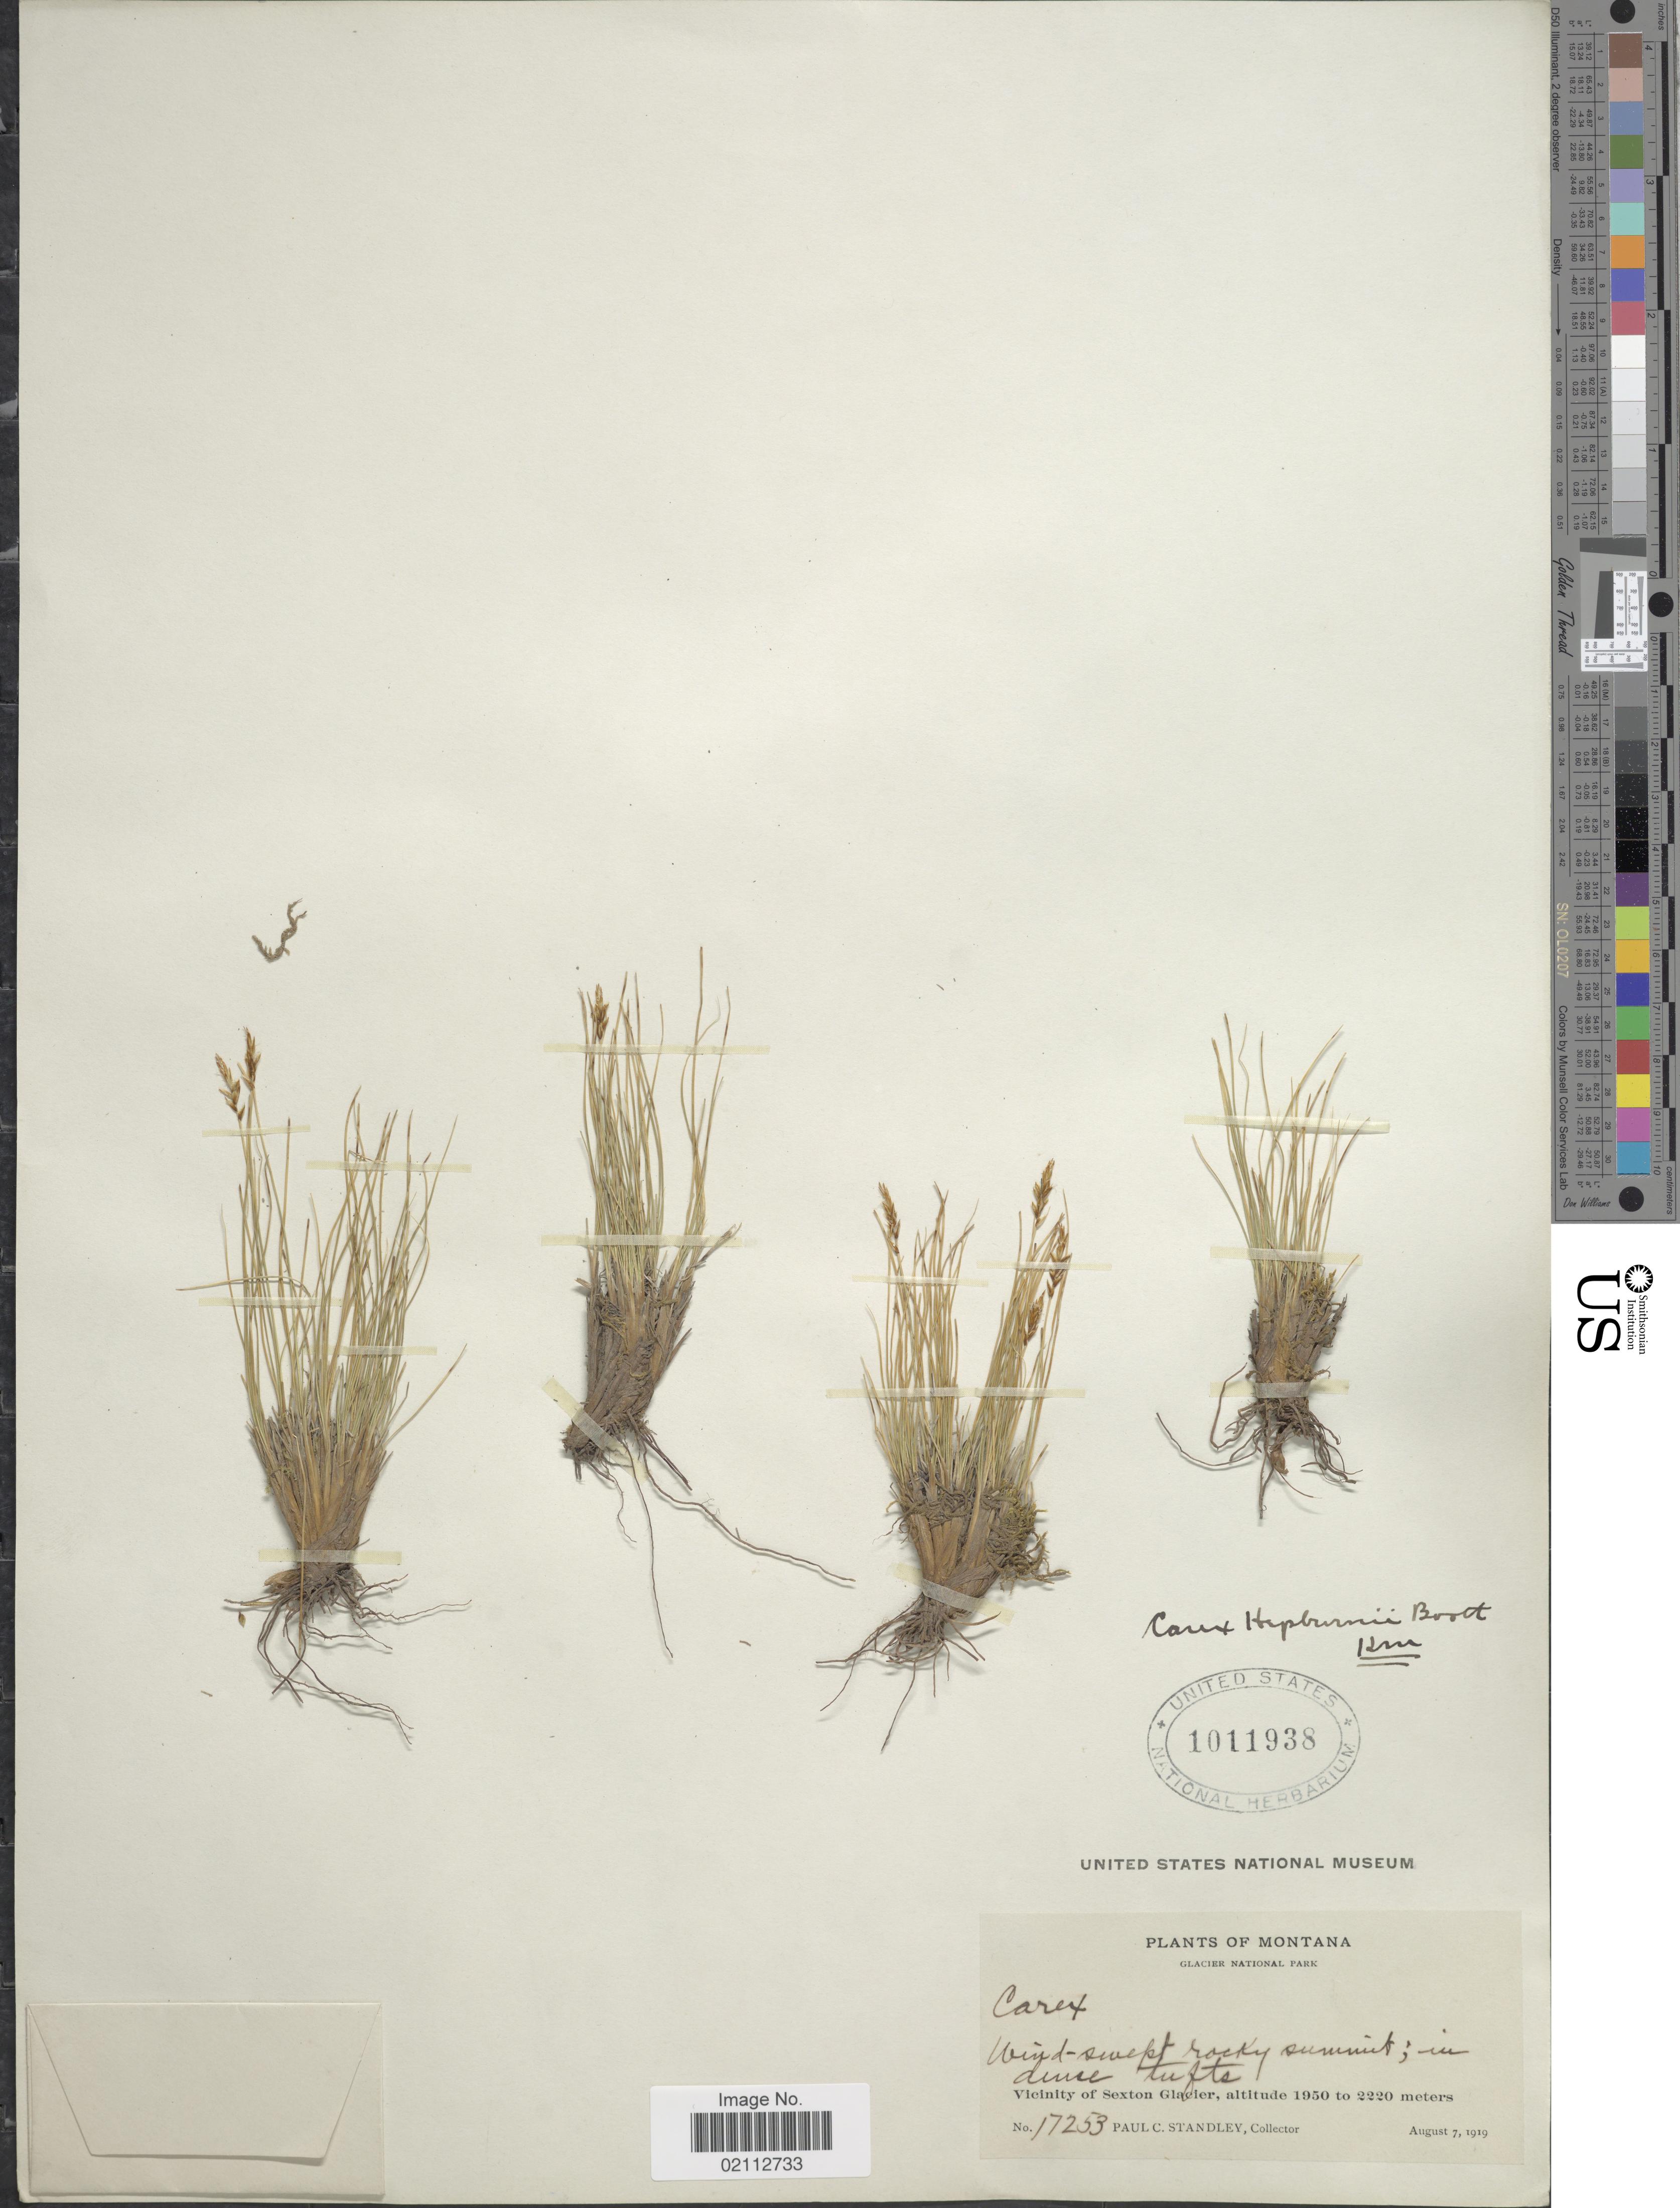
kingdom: Plantae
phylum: Tracheophyta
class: Liliopsida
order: Poales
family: Cyperaceae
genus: Carex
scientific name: Carex nardina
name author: (Hornem.) Fr.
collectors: P. C. Standley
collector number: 17253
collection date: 1919-08-07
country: United States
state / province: Montana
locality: Glacier National Park. Vicinity of Sexton Glacier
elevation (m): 1950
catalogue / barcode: US 1011938